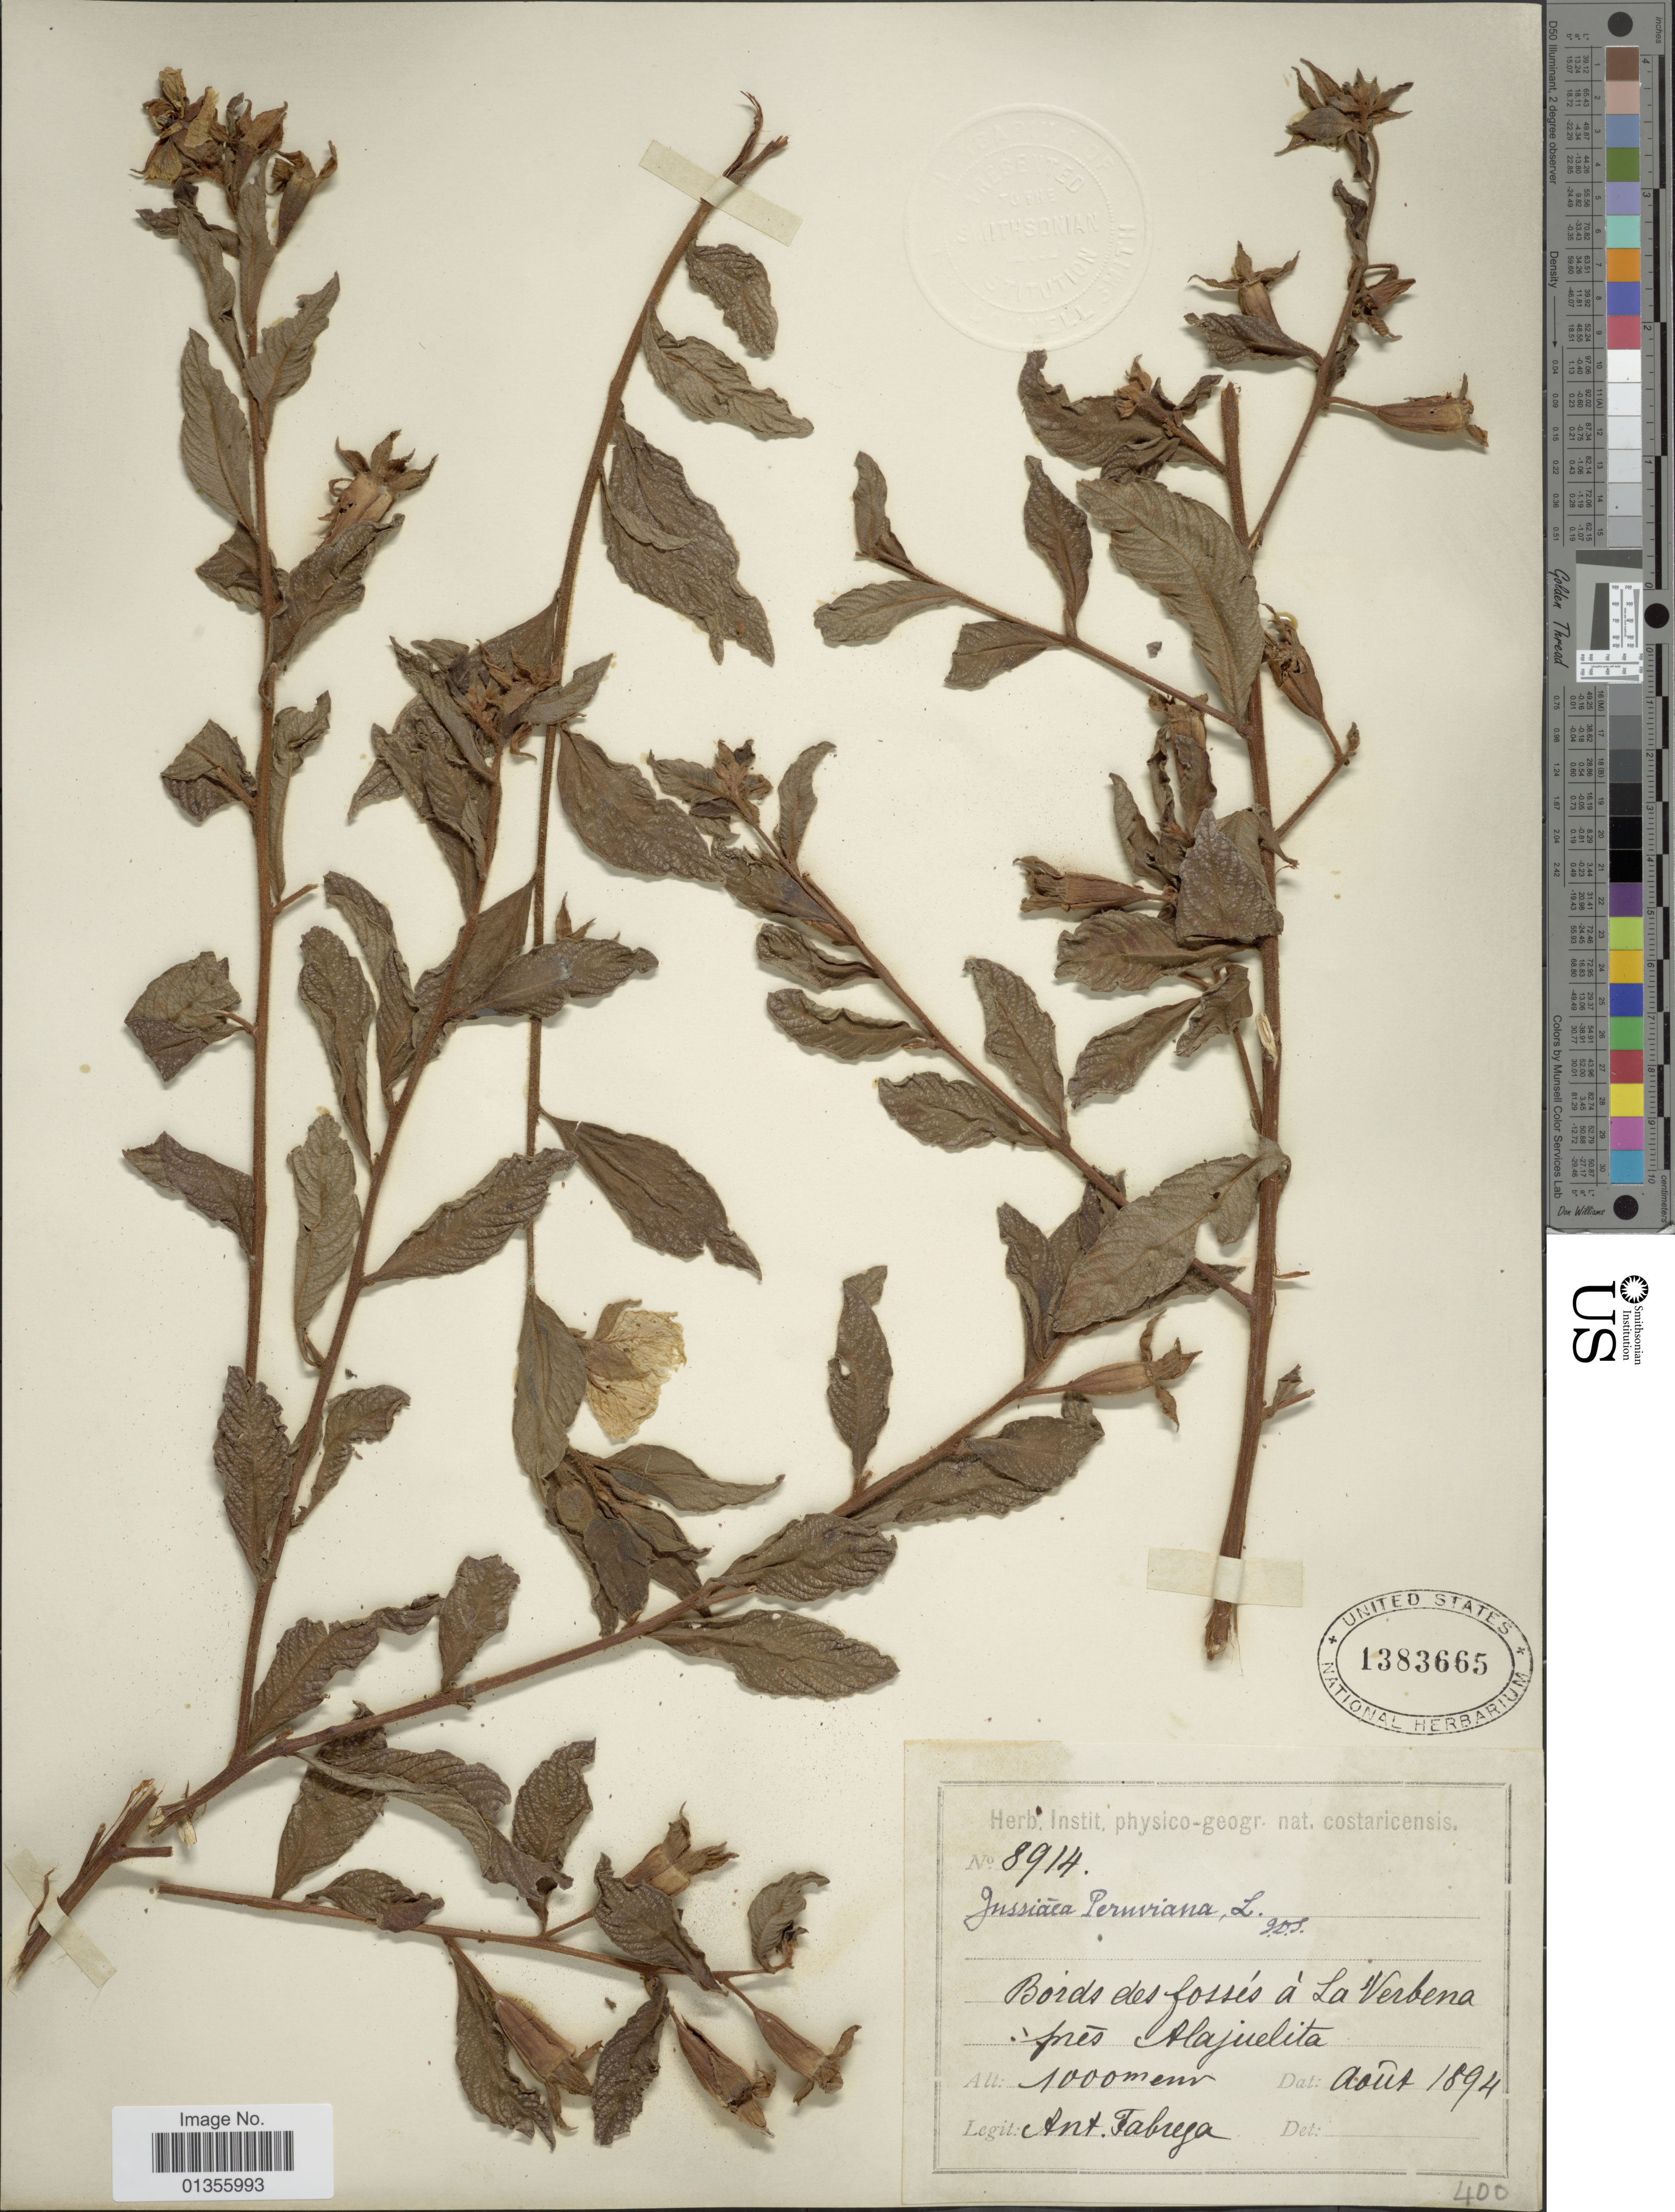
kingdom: Plantae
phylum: Tracheophyta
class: Magnoliopsida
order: Myrtales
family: Onagraceae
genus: Ludwigia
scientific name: Ludwigia peruviana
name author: (L.) H. Hara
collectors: M. Fabrega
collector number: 8914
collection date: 1894-08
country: Costa Rica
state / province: San José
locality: Bords des fossés á La Verbena près Alajuelita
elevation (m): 1000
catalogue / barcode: US 1383665